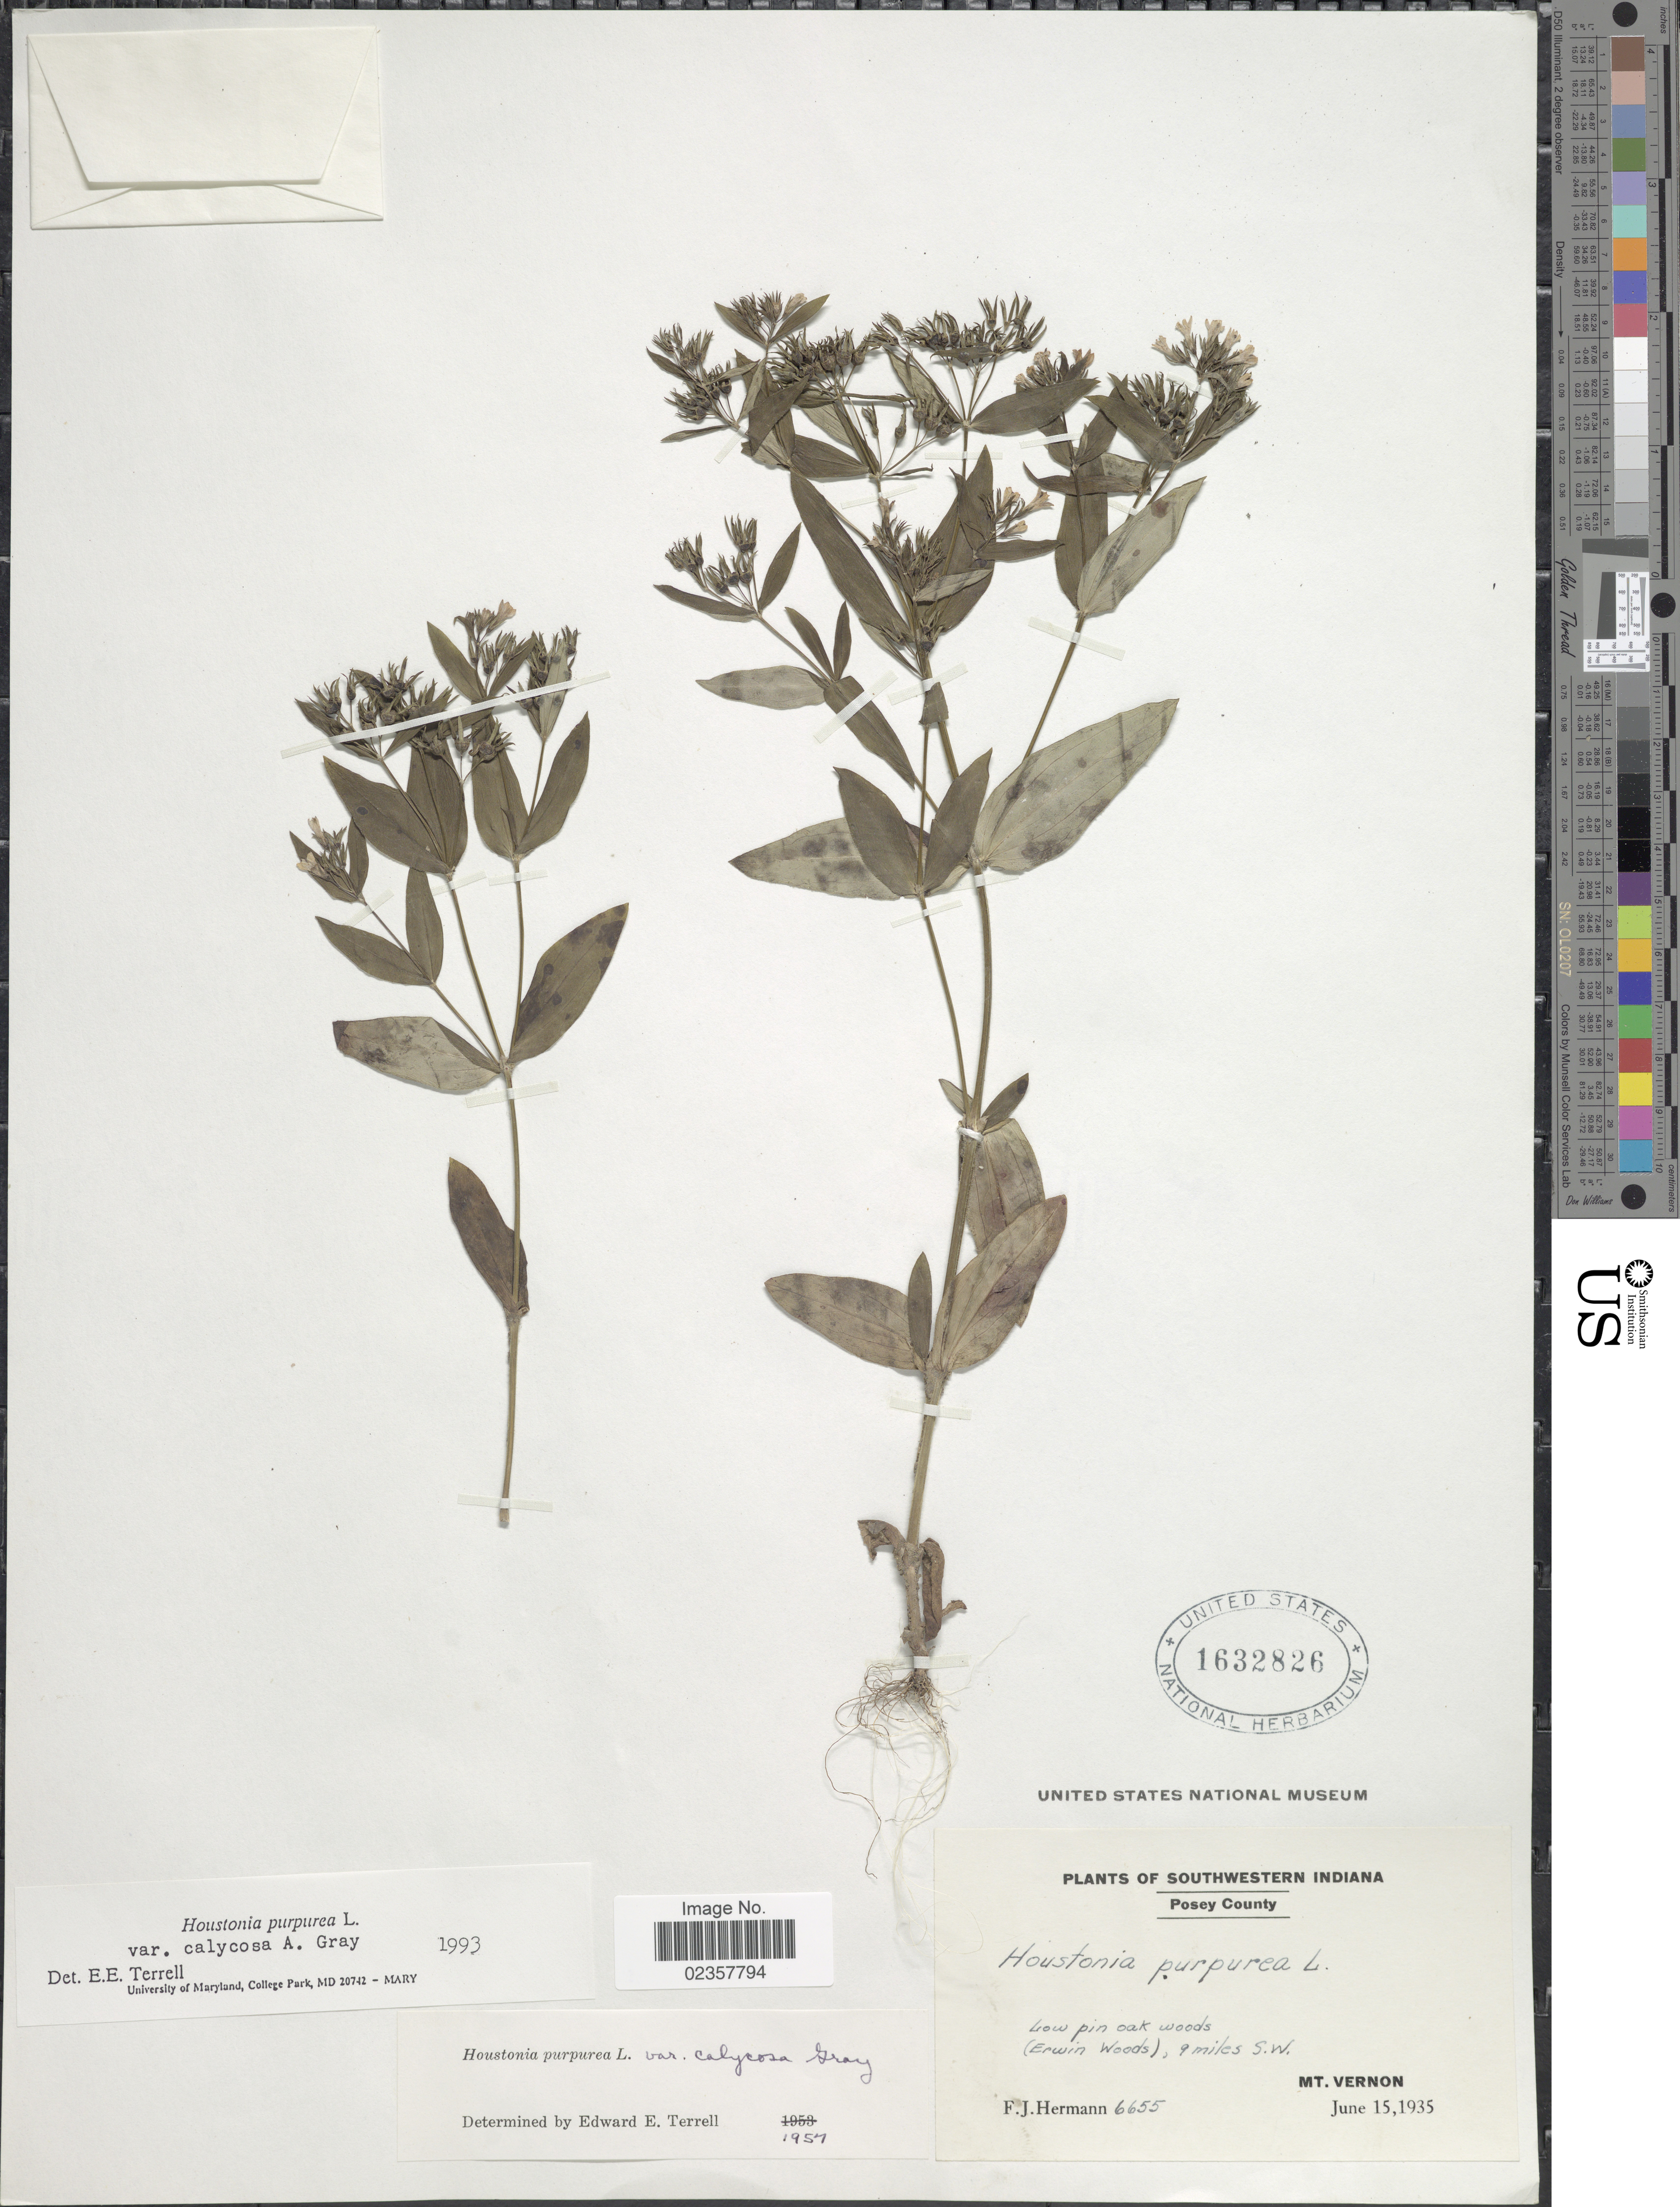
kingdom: Plantae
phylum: Tracheophyta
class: Magnoliopsida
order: Gentianales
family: Rubiaceae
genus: Houstonia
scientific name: Houstonia purpurea var. calycosa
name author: A. Gray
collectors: F. J. Hermann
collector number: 6655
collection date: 1935-06-15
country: United States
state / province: Indiana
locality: Low pin oak woods, (Erwin Woods), 9 miles S.W. Mt. Vernon.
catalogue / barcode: US 1632826